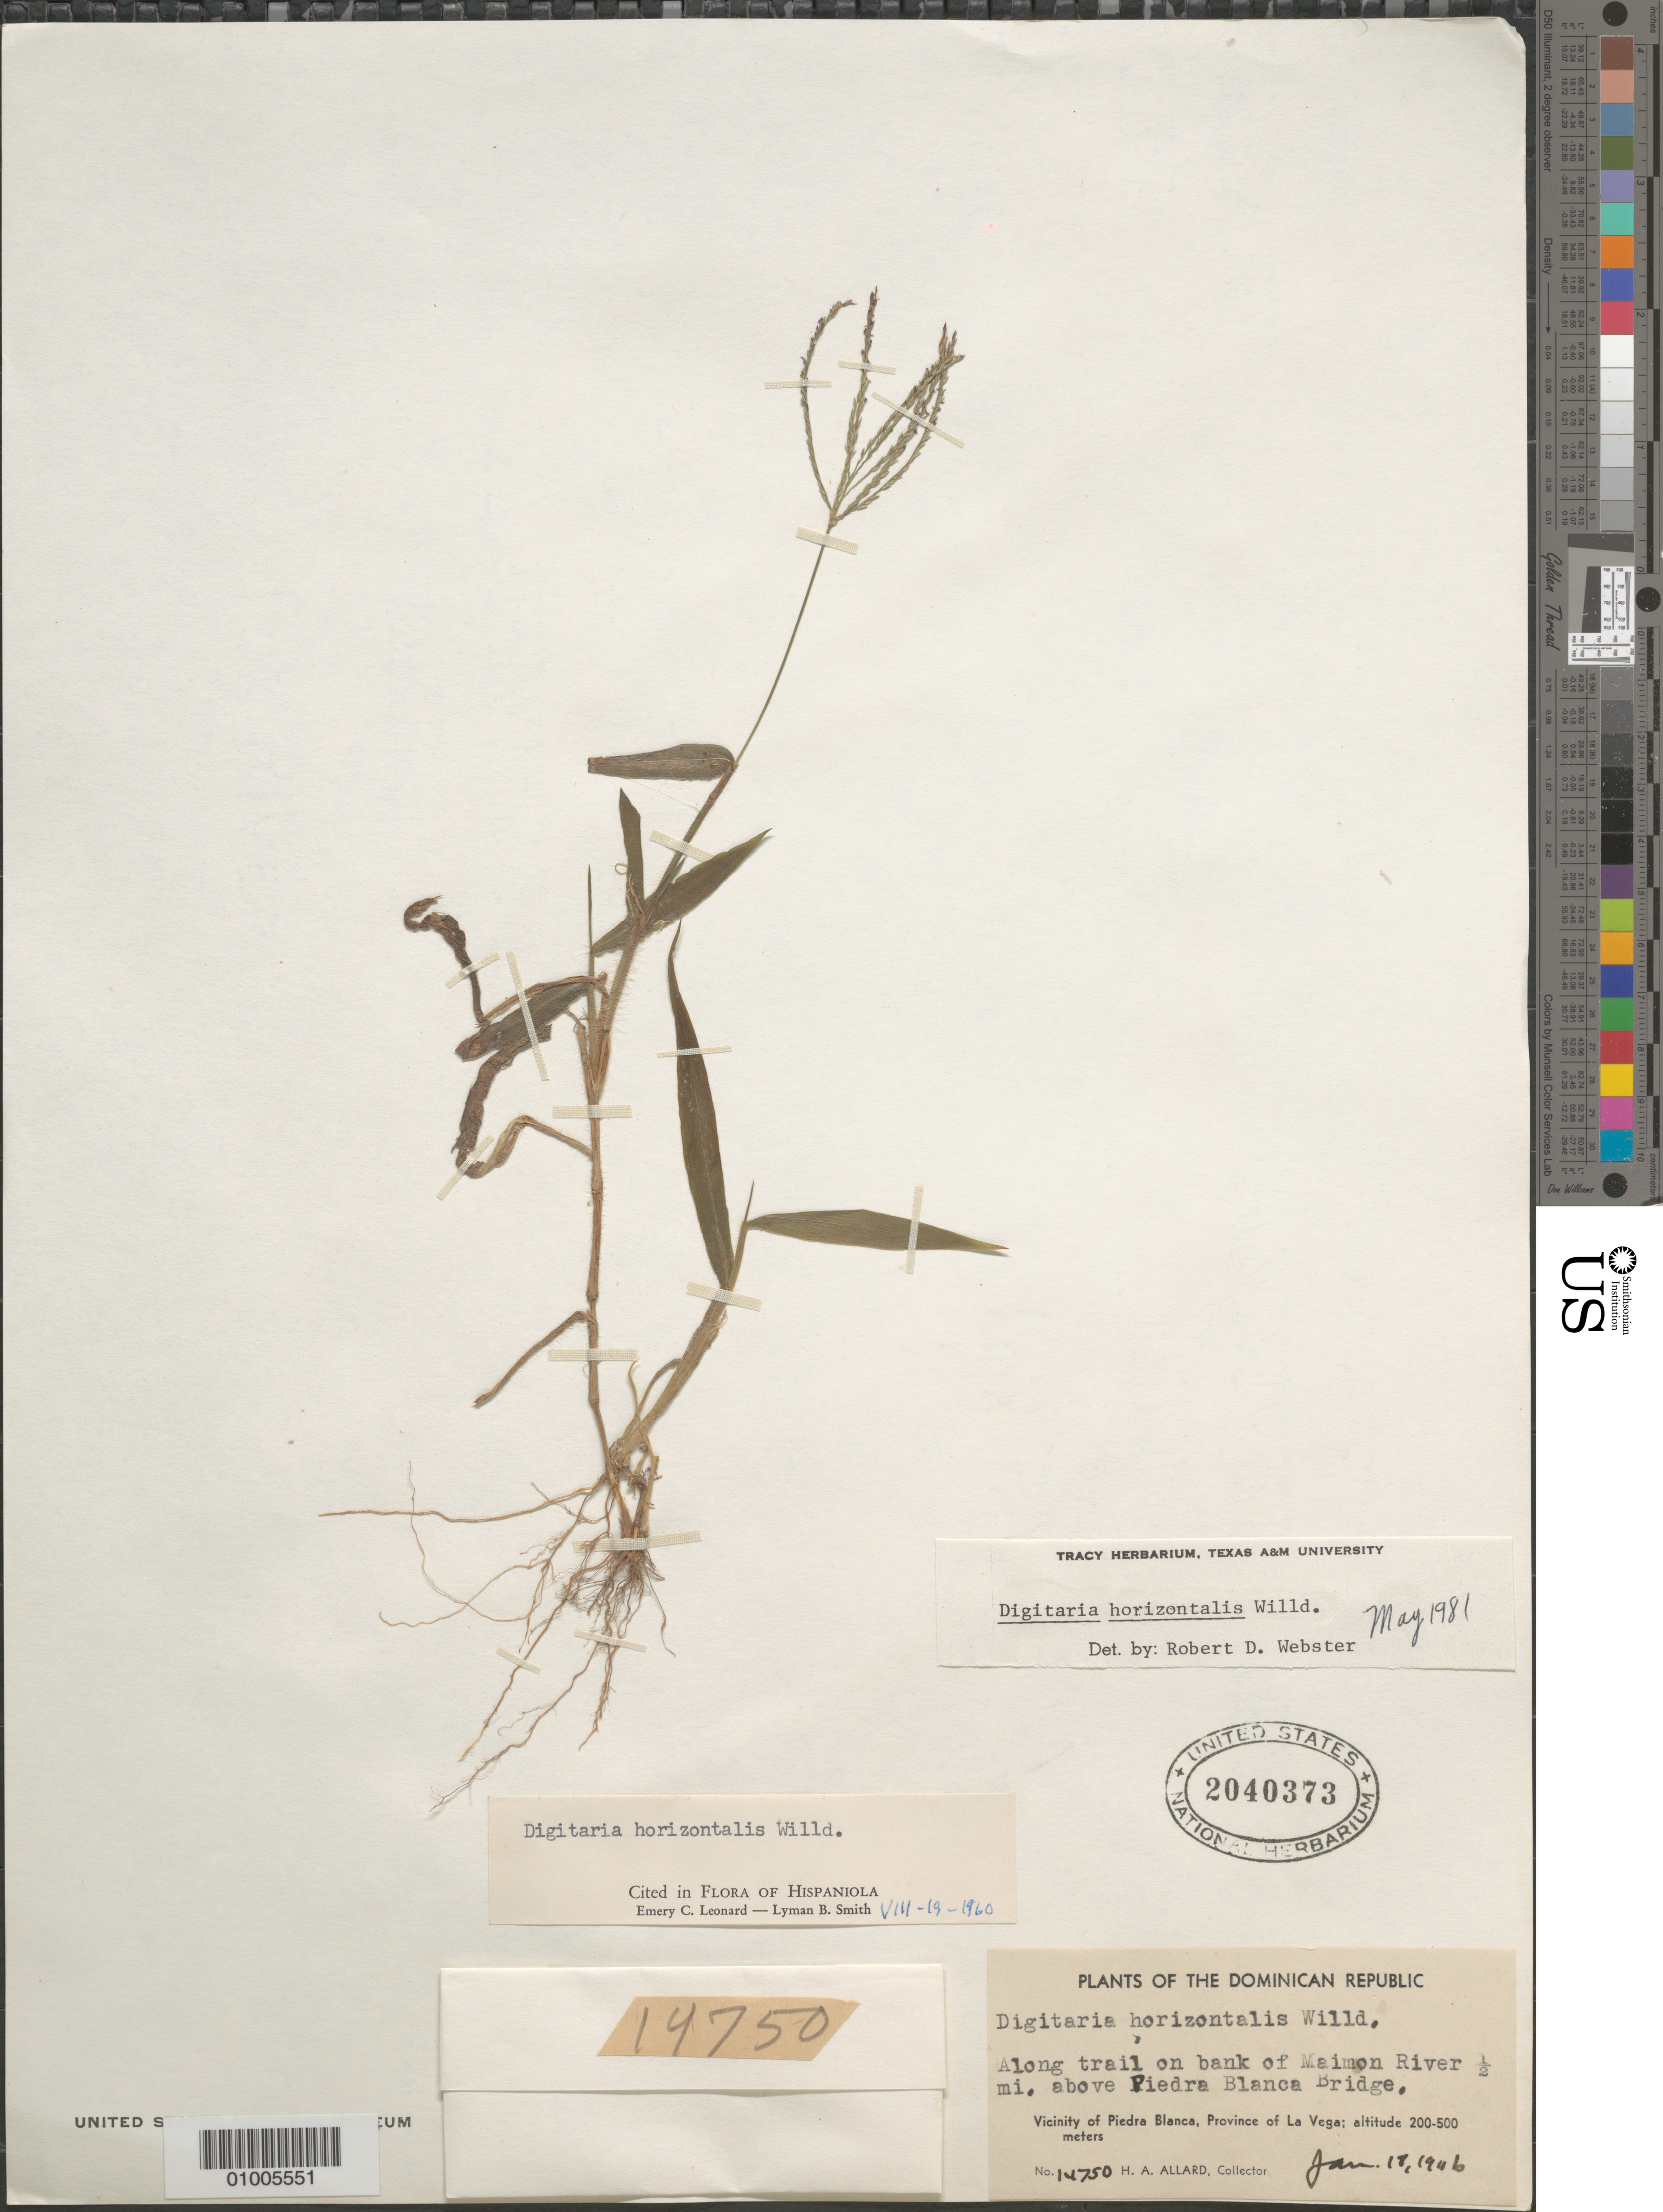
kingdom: Plantae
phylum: Tracheophyta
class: Liliopsida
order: Poales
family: Poaceae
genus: Digitaria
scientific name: Digitaria horizontalis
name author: Willd.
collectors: H. A. Allard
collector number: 14750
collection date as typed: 17 Jan 1946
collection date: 1946-01-17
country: Dominican Republic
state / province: La Vega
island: Hispaniola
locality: Along trail on the bank of Maimon River, 1/2 mile above Piedra Blanca Bridge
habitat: along trail on bank of river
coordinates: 0 N, 0 E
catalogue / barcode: US 2040373